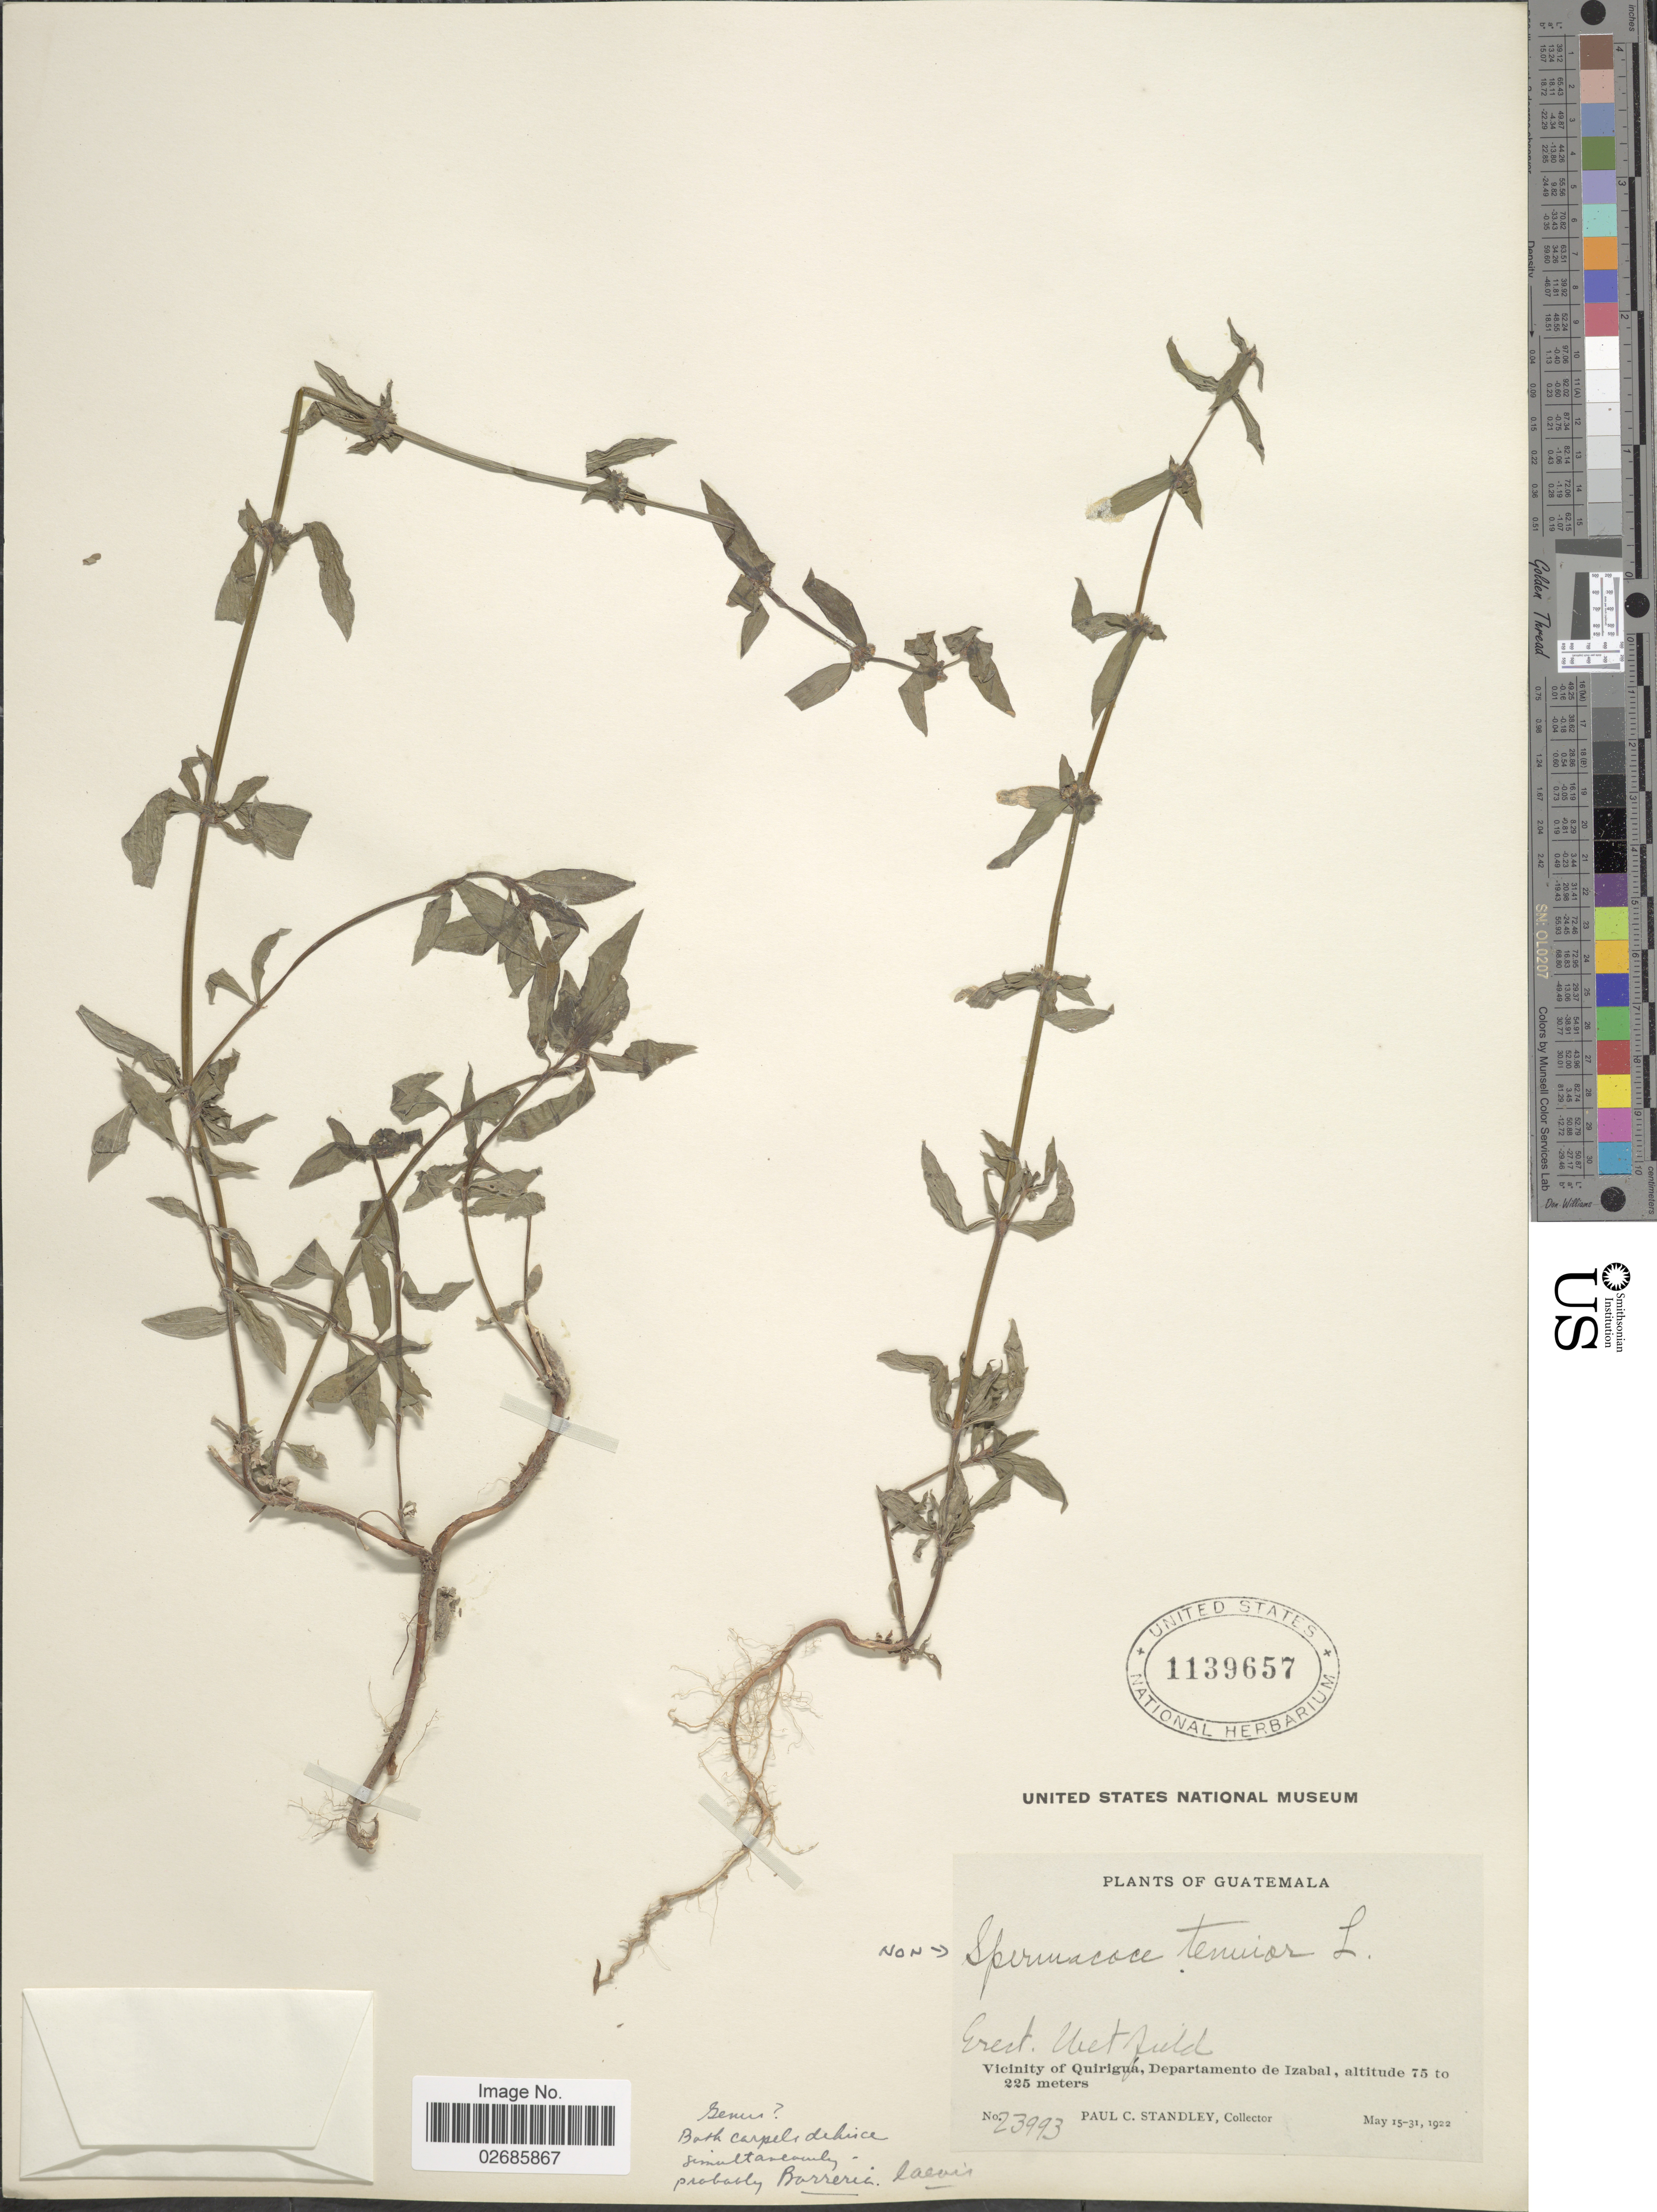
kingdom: Plantae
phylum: Tracheophyta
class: Magnoliopsida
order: Gentianales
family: Rubiaceae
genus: Borreria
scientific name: Borreria sp.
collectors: P. C. Standley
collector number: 23993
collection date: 1922-05-15/1922-05-31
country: Guatemala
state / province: Izabal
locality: Vicinity of Quiriguá, Departamento de Izabal.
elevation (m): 75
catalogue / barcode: US 1139657